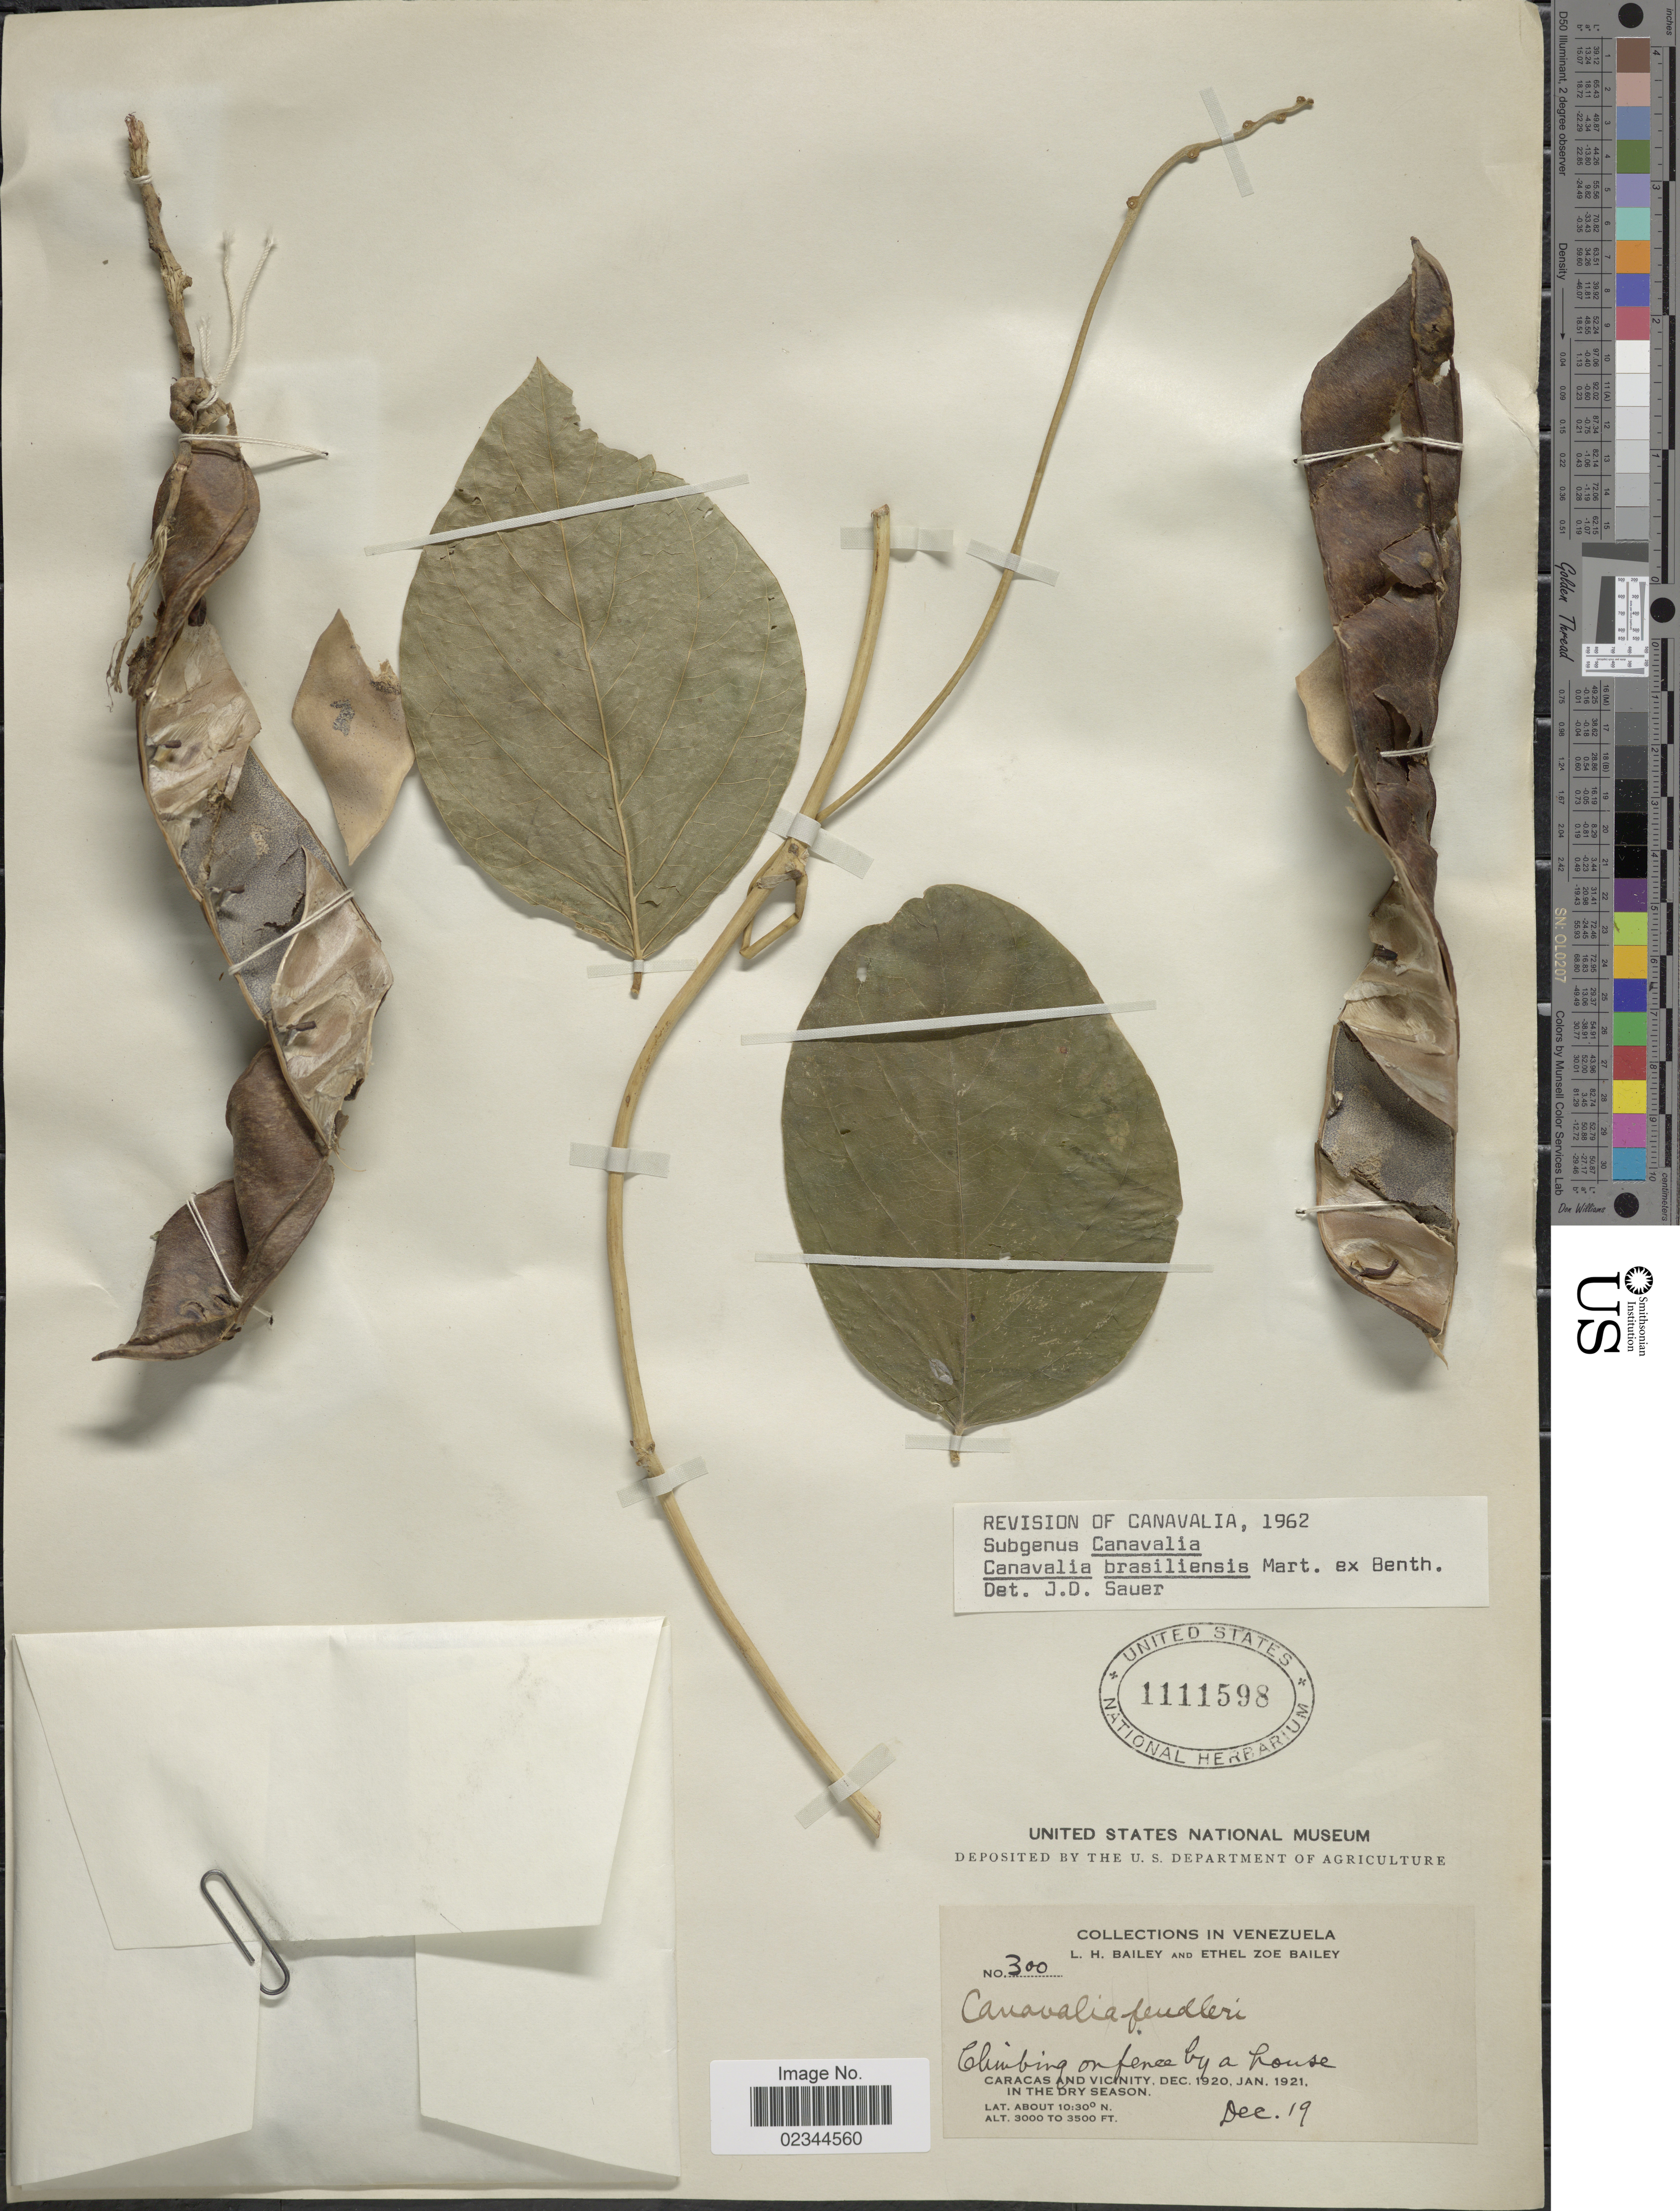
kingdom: Plantae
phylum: Tracheophyta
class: Magnoliopsida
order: Fabales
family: Fabaceae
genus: Canavalia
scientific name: Canavalia brasiliensis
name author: Mart. ex Benth.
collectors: L. H. Bailey & E. Z. Bailey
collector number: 300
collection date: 1920-12-19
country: Venezuela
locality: Caracas and Vicinity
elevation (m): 914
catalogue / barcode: US 1111598